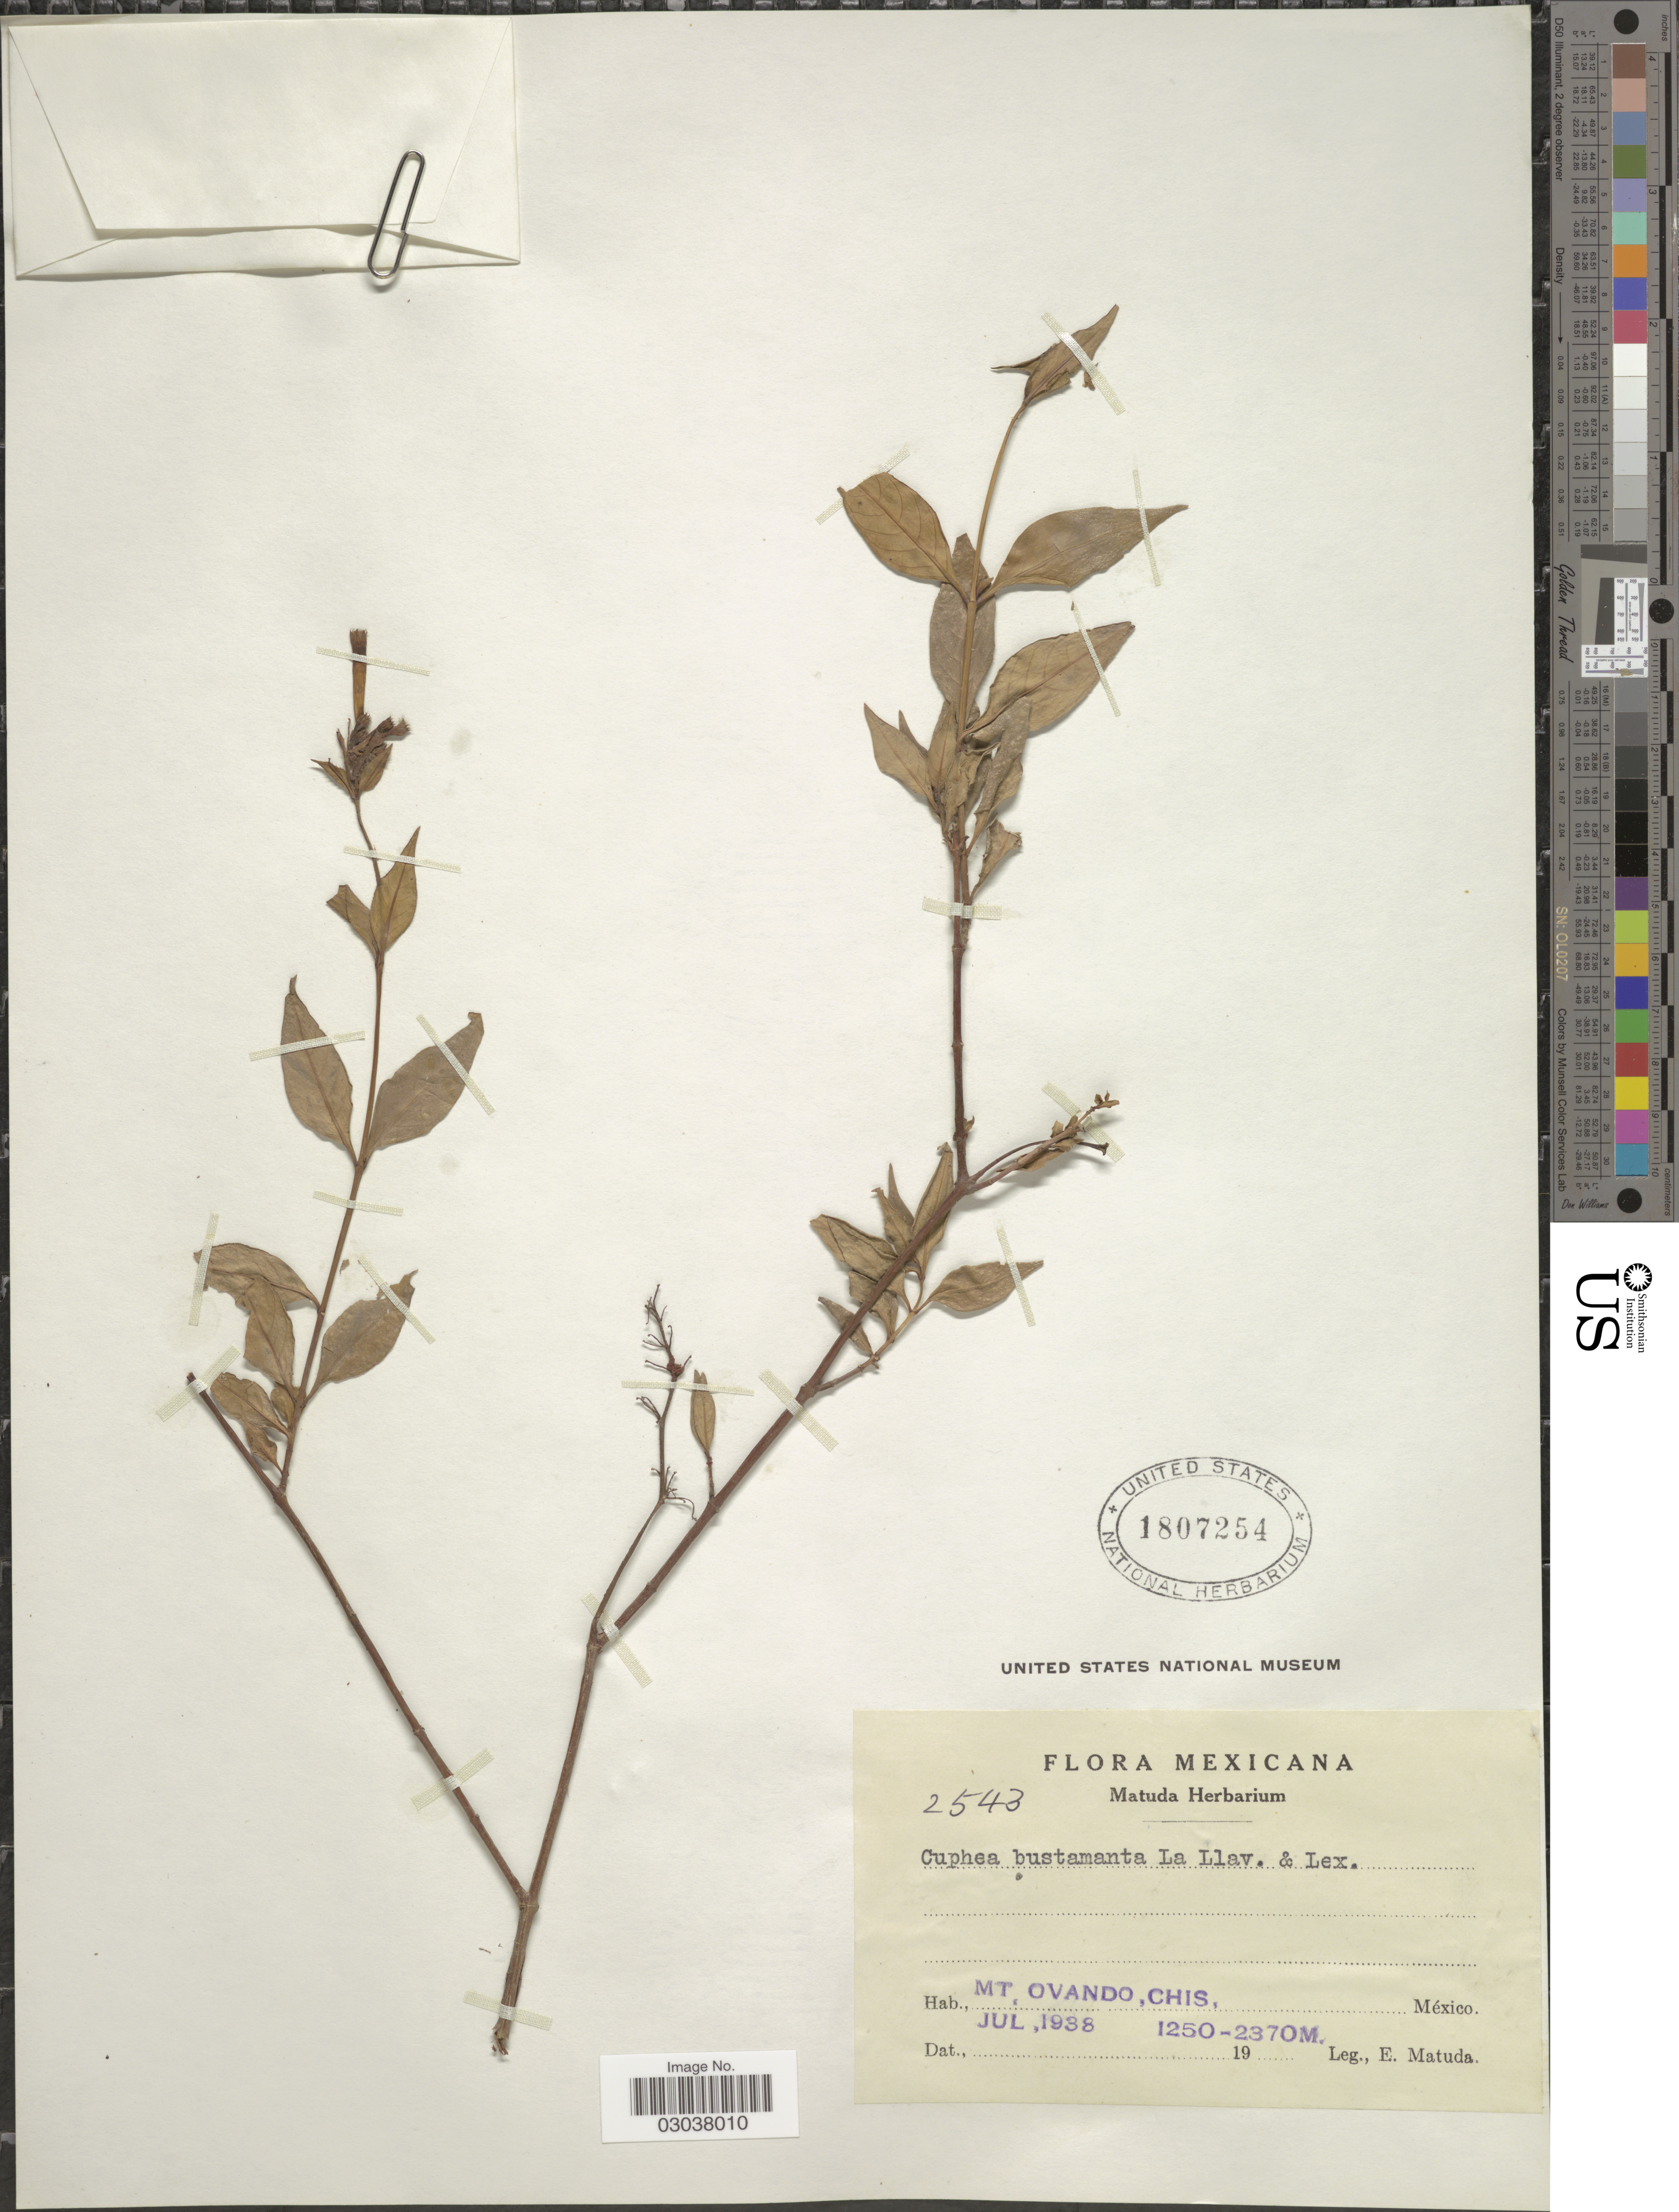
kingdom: Plantae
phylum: Tracheophyta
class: Magnoliopsida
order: Myrtales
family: Lythraceae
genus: Cuphea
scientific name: Cuphea bustamanta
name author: Lex.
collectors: E. Matuda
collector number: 2543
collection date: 1938-07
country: Mexico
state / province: Chiapas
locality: Mt. Ovando, Chis.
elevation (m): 1250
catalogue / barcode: US 1807254